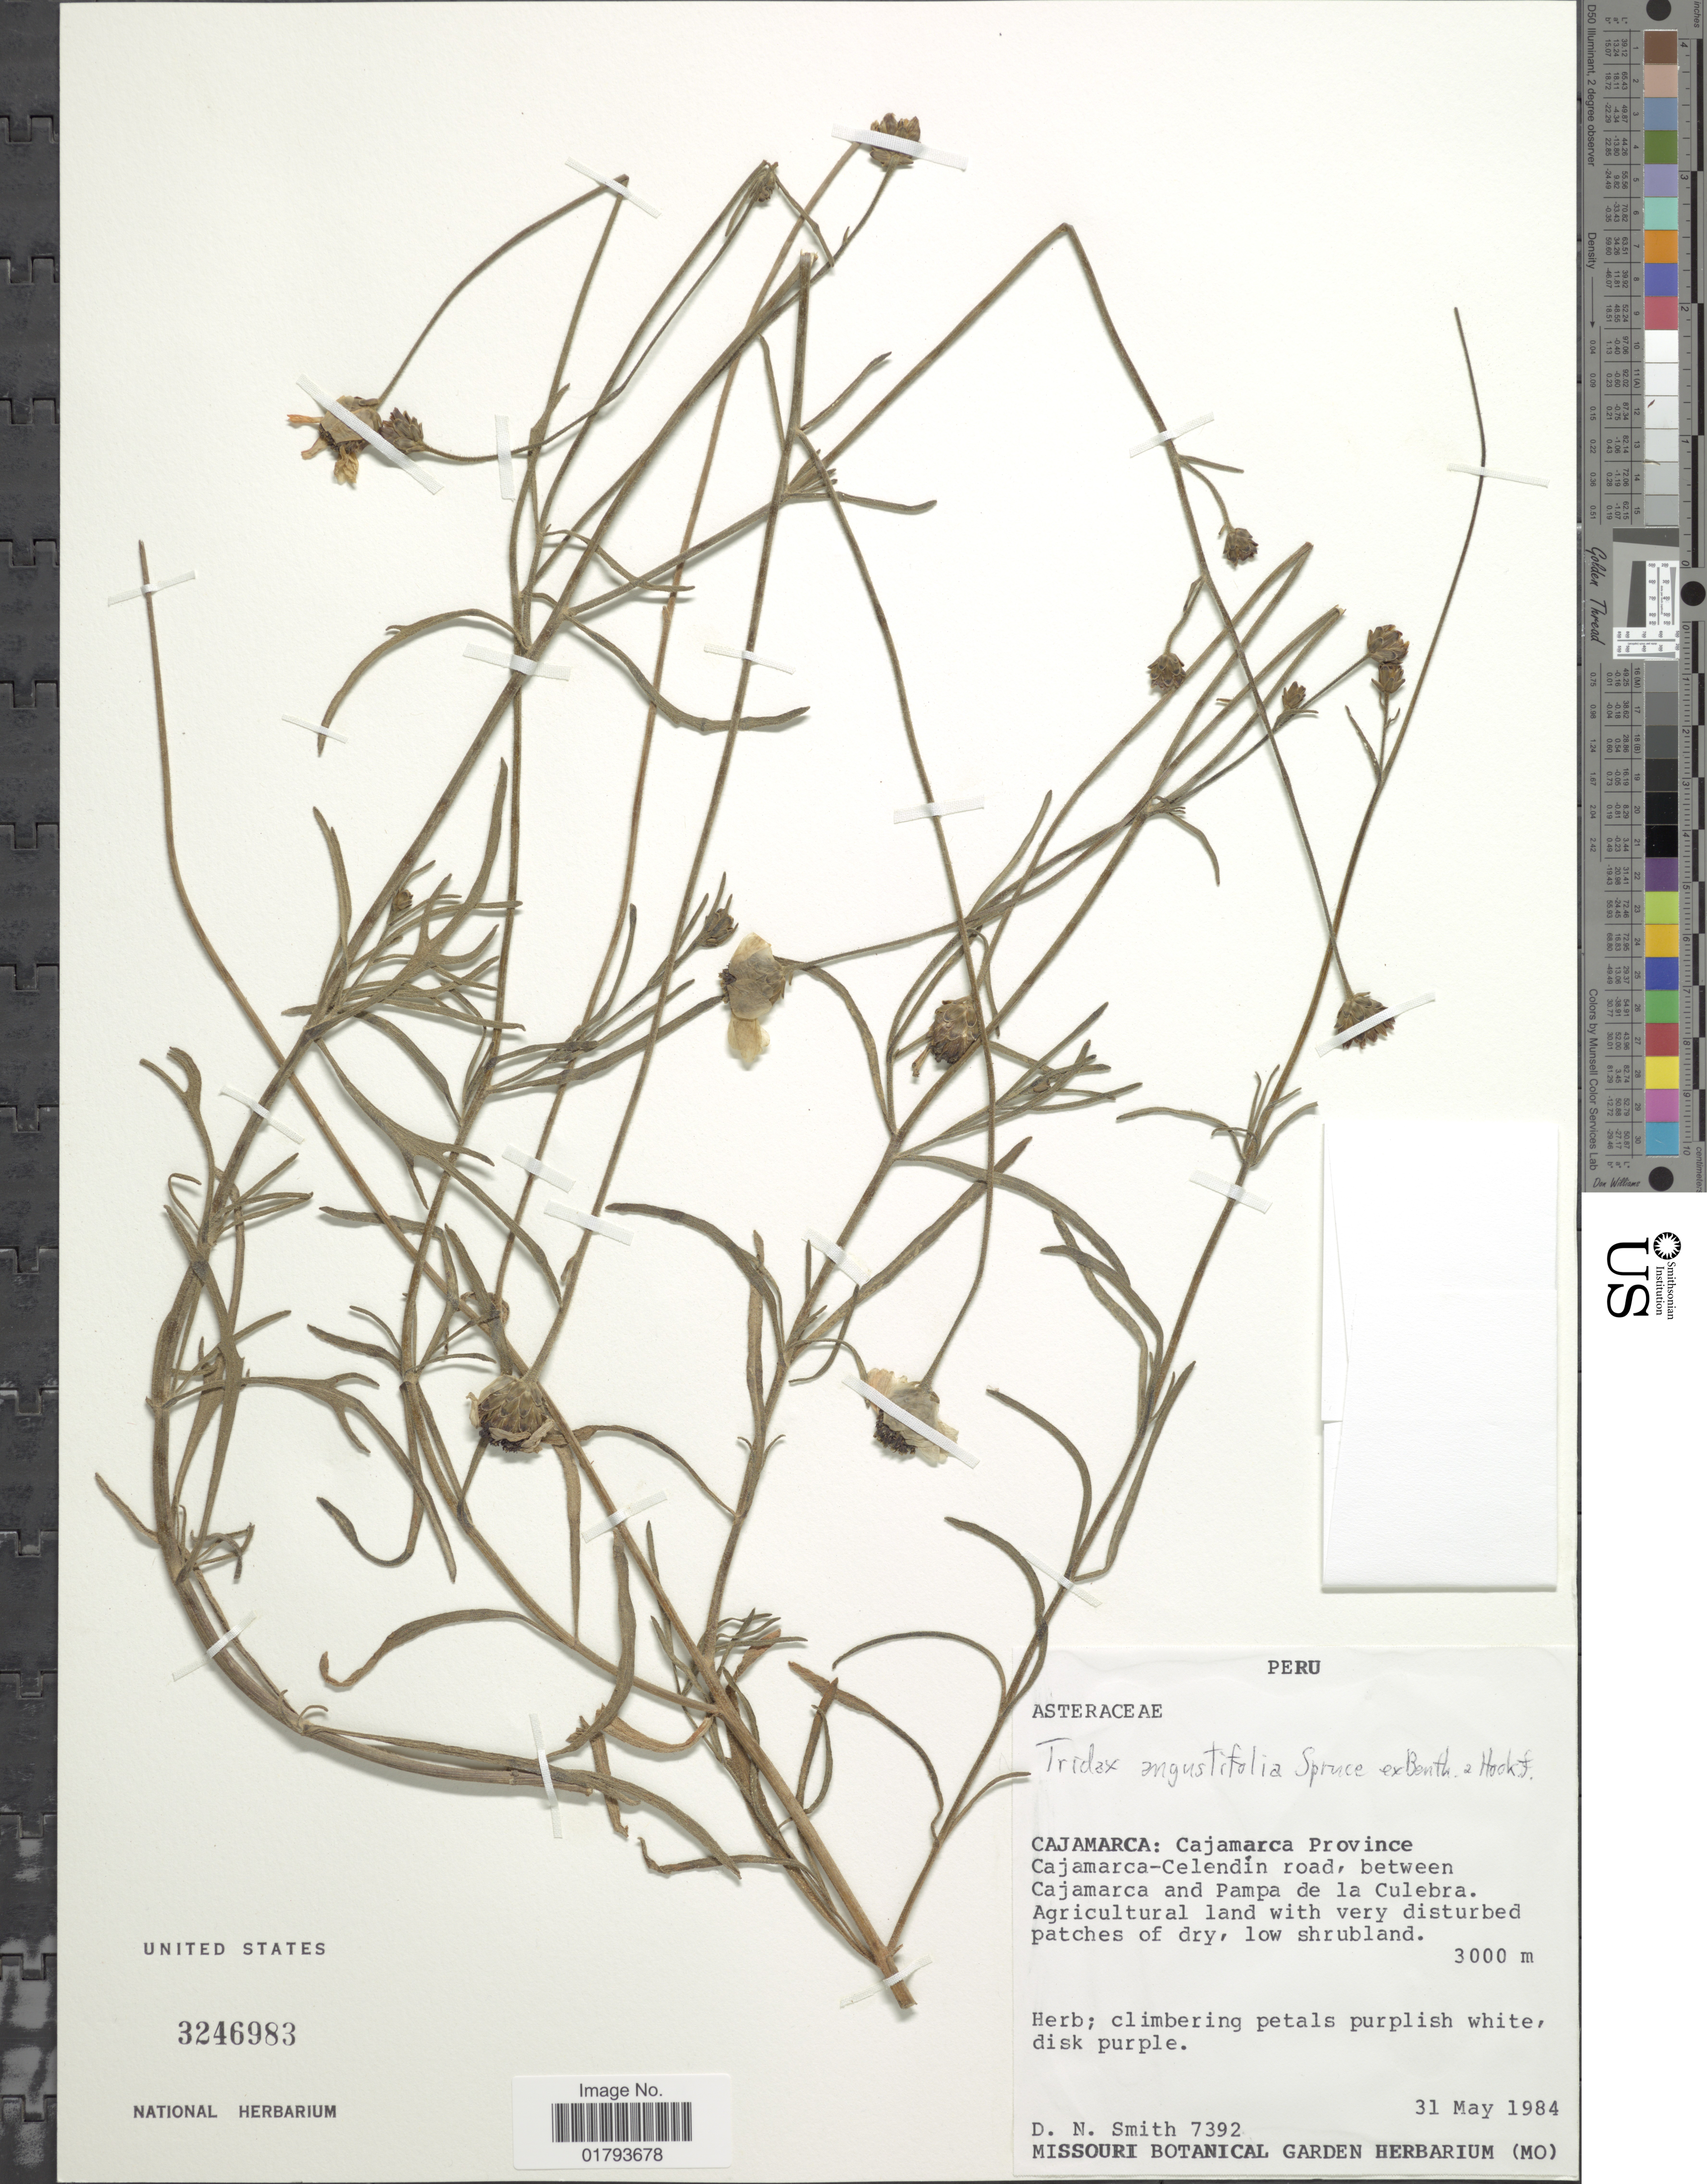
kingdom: Plantae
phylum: Tracheophyta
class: Magnoliopsida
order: Asterales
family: Asteraceae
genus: Tridax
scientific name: Tridax angustifolia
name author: Spruce ex Benth. & Hook. f.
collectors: D. Smith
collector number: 7392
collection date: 1984-05-31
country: Peru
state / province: Cajamarca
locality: Cajamarca Province, Cajamarca-Celendín road, between Cajamarca and Pampa de la Culebra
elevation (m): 3000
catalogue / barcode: US 3246983